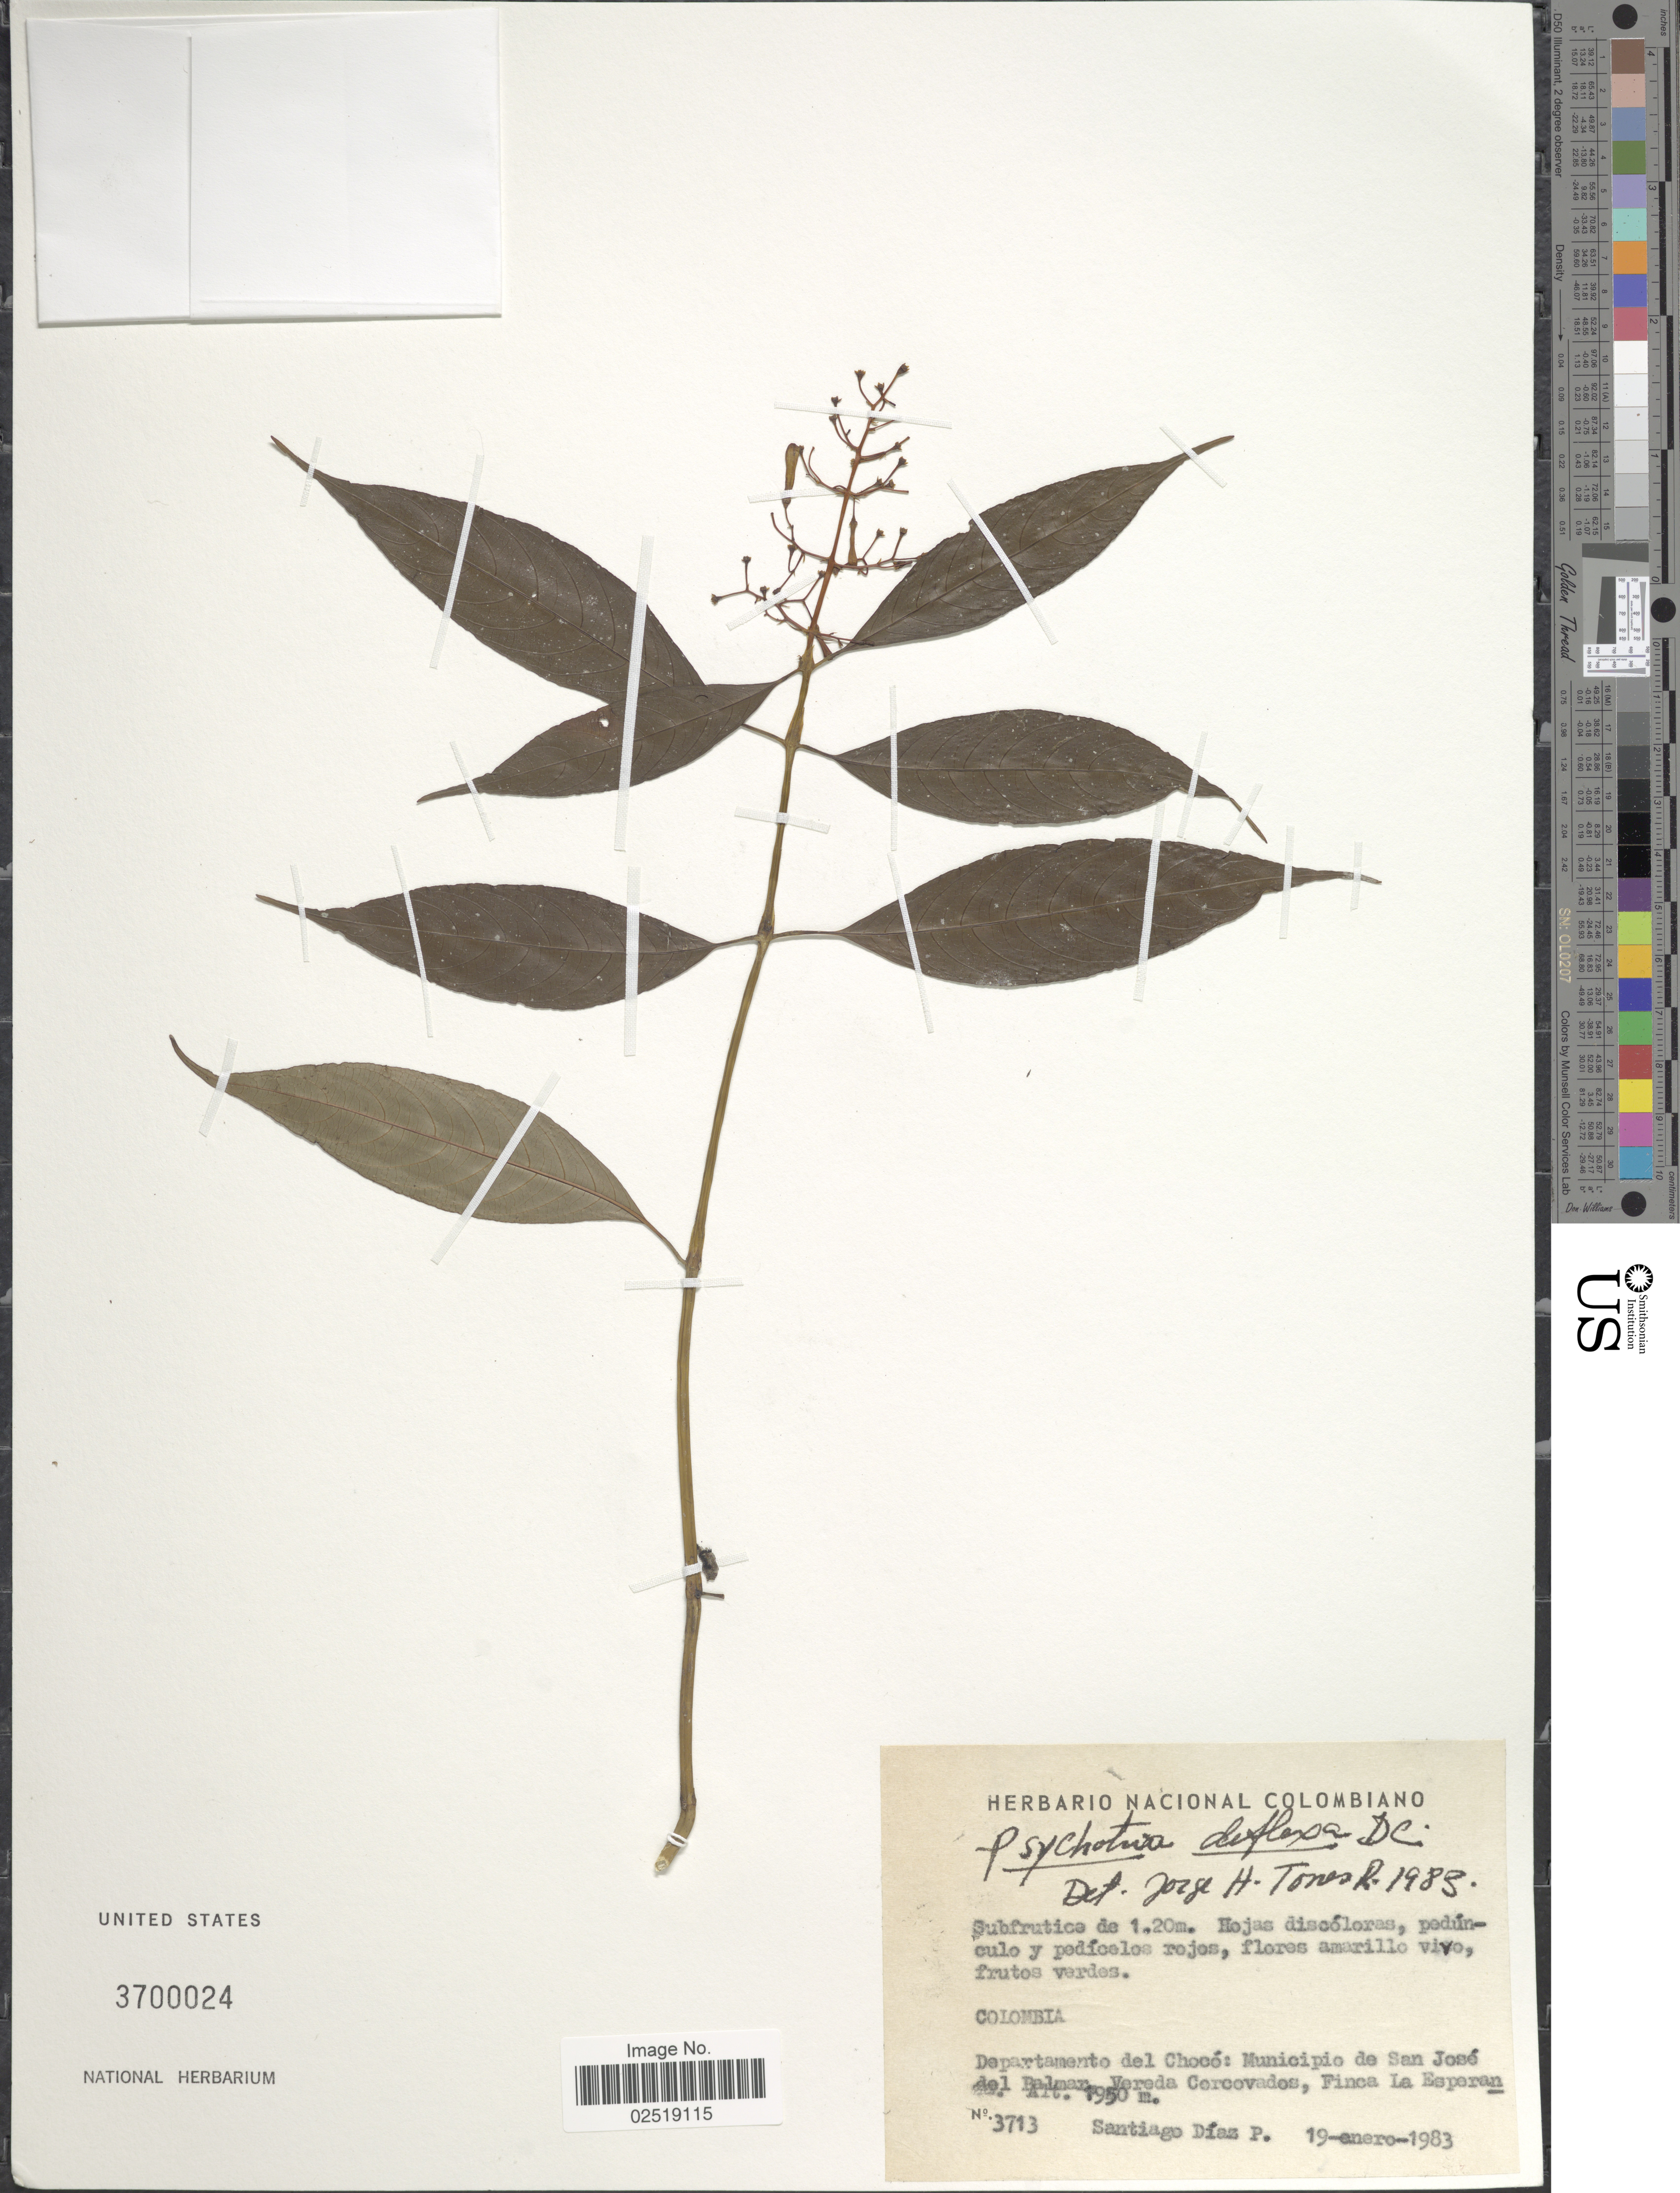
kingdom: Plantae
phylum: Tracheophyta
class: Magnoliopsida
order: Gentianales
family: Rubiaceae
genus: Psychotria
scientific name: Psychotria deflexa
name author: DC.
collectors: S. Díaz Píedrahíta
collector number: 3713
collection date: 1983-01-19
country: Colombia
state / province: Chocó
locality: Departamento del Choco: Municipio de San Jose del Balmar, Vereda Corcovados, Finca La Esperanca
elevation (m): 1950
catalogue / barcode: US 3700024